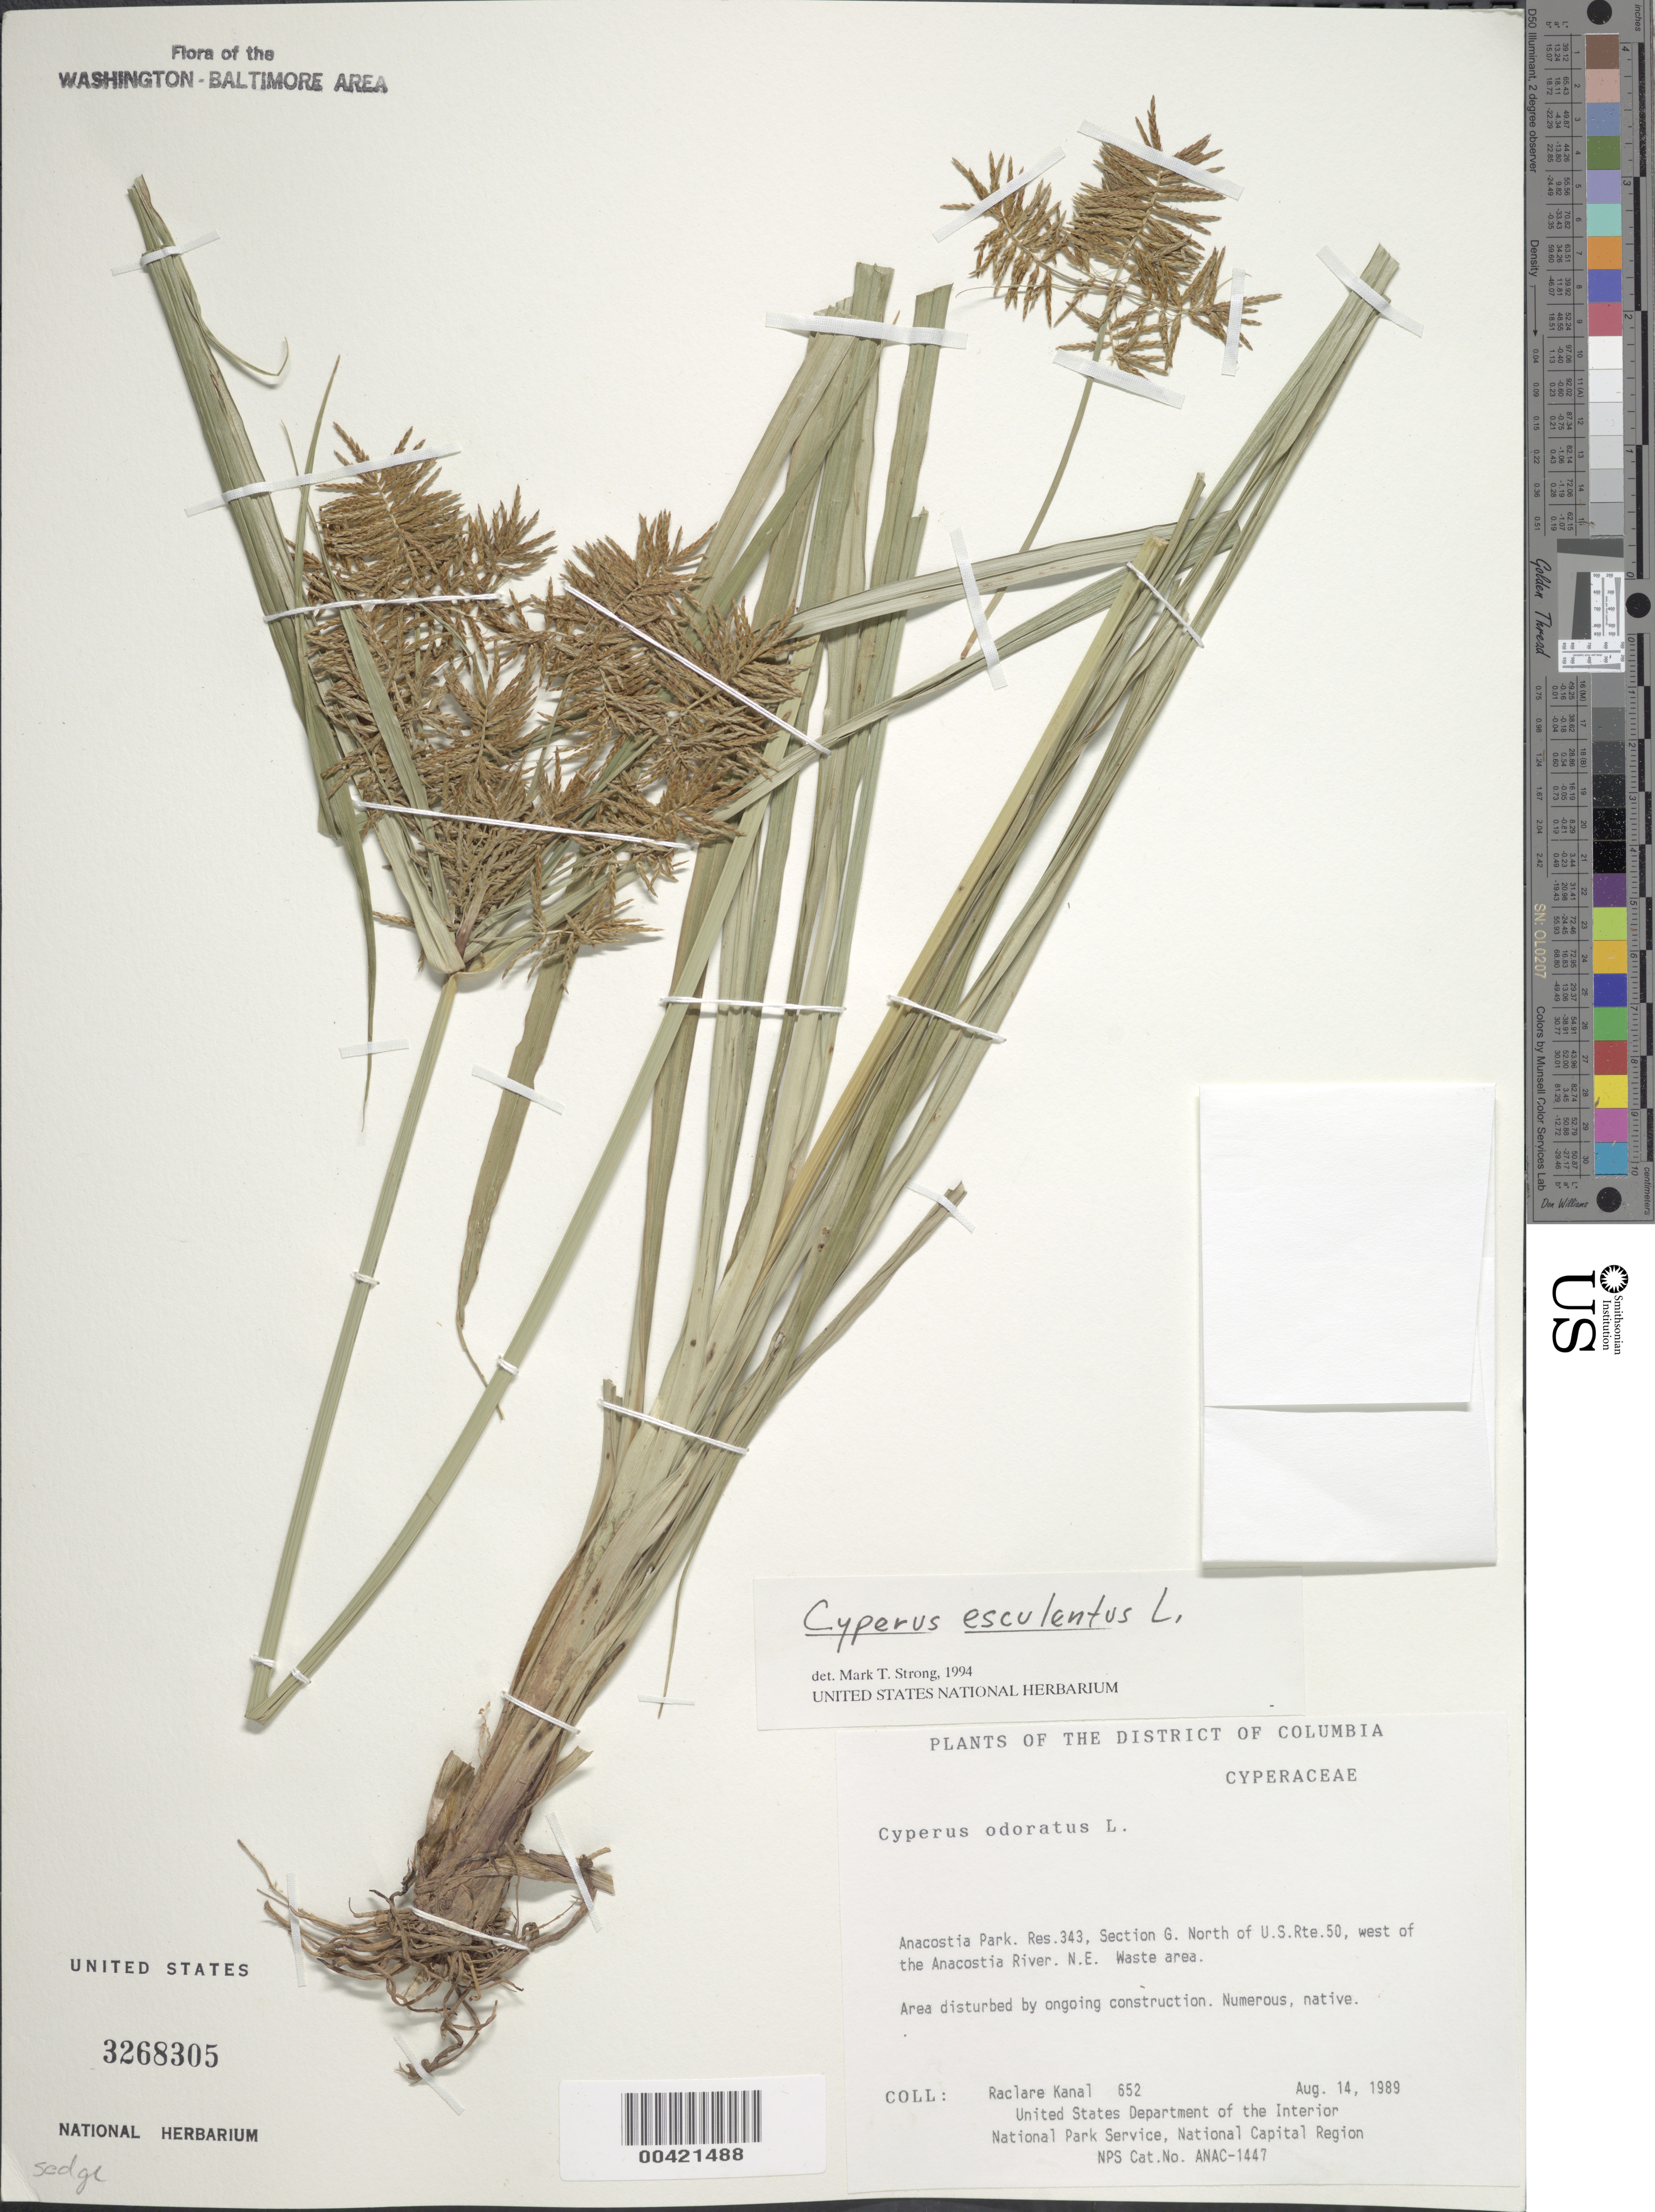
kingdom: Plantae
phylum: Tracheophyta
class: Liliopsida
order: Poales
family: Cyperaceae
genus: Cyperus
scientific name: Cyperus odoratus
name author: L.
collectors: R. Kanal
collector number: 652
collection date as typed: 14 Aug 1989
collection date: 1989-08-14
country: United States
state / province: District of Columbia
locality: Anacostia Park, Res 343, Section G, N of US Rte 50, W of Anacostia River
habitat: Waste area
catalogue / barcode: US 3268305